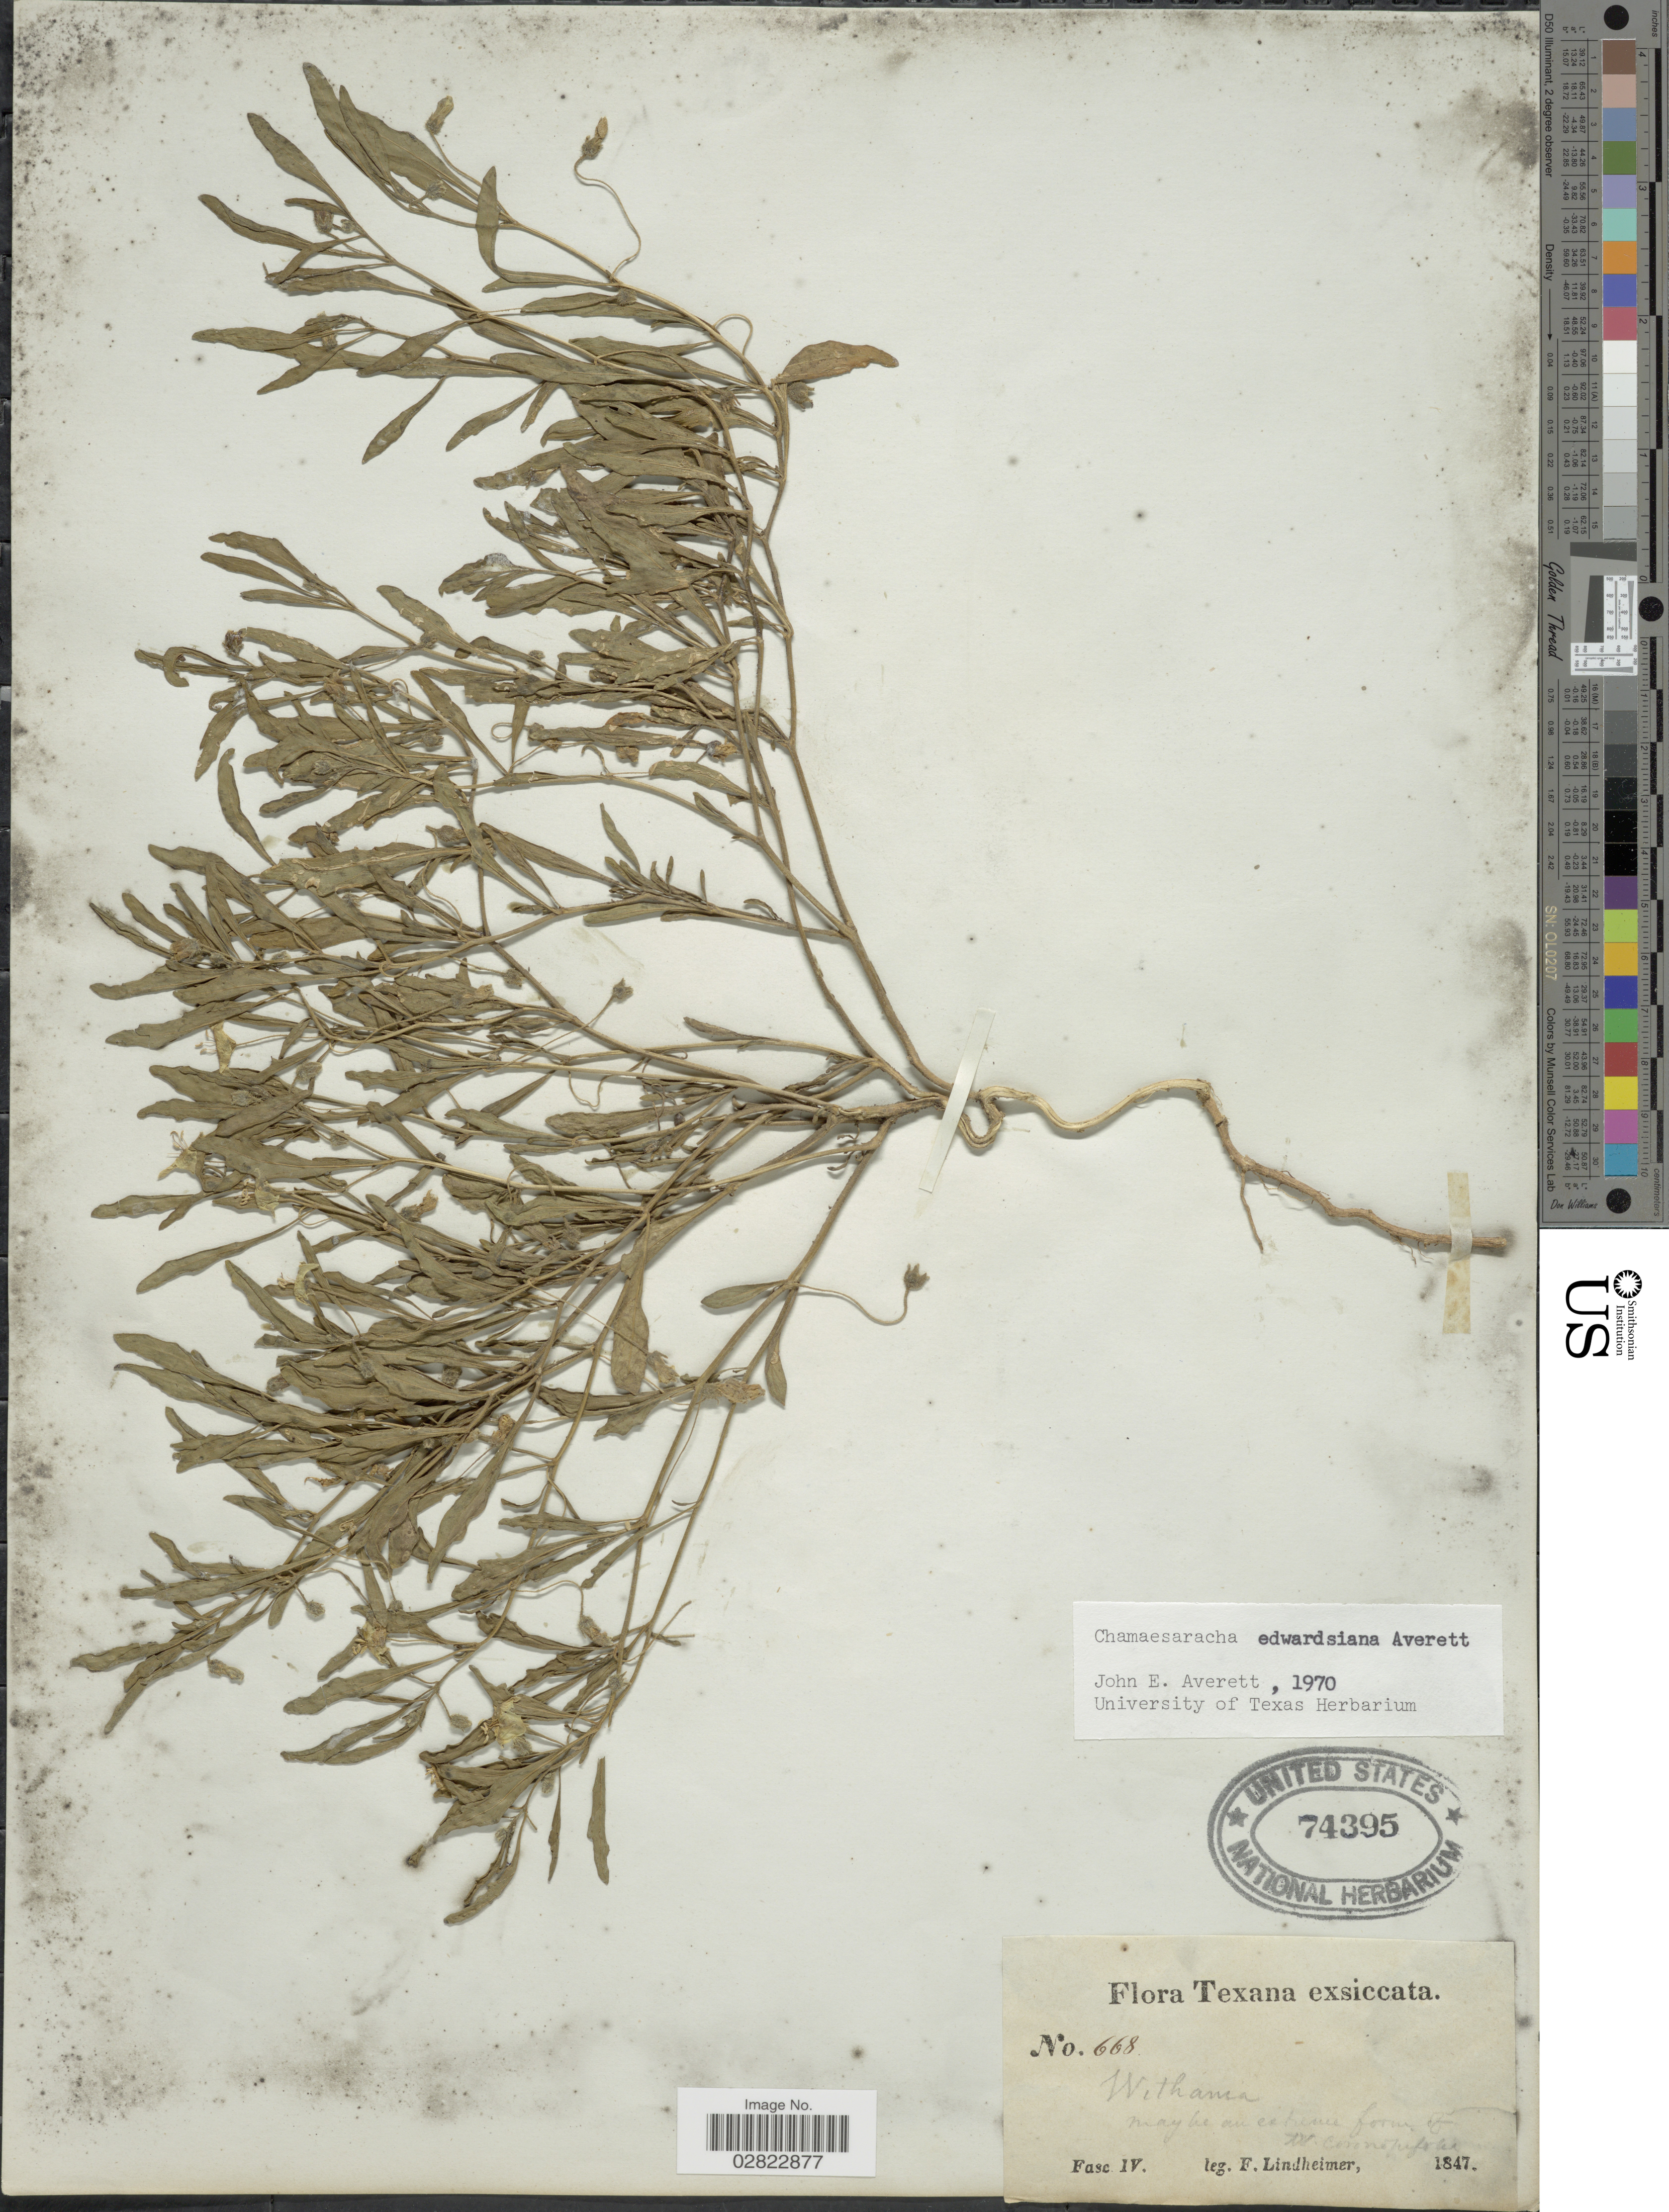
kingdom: Plantae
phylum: Tracheophyta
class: Magnoliopsida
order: Solanales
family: Solanaceae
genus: Chamaesaracha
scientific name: Chamaesaracha edwardsiana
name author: Averett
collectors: F. Lindheimer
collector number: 668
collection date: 1847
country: United States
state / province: Texas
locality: Fasc IV. [unsure placement]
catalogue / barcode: US 74395